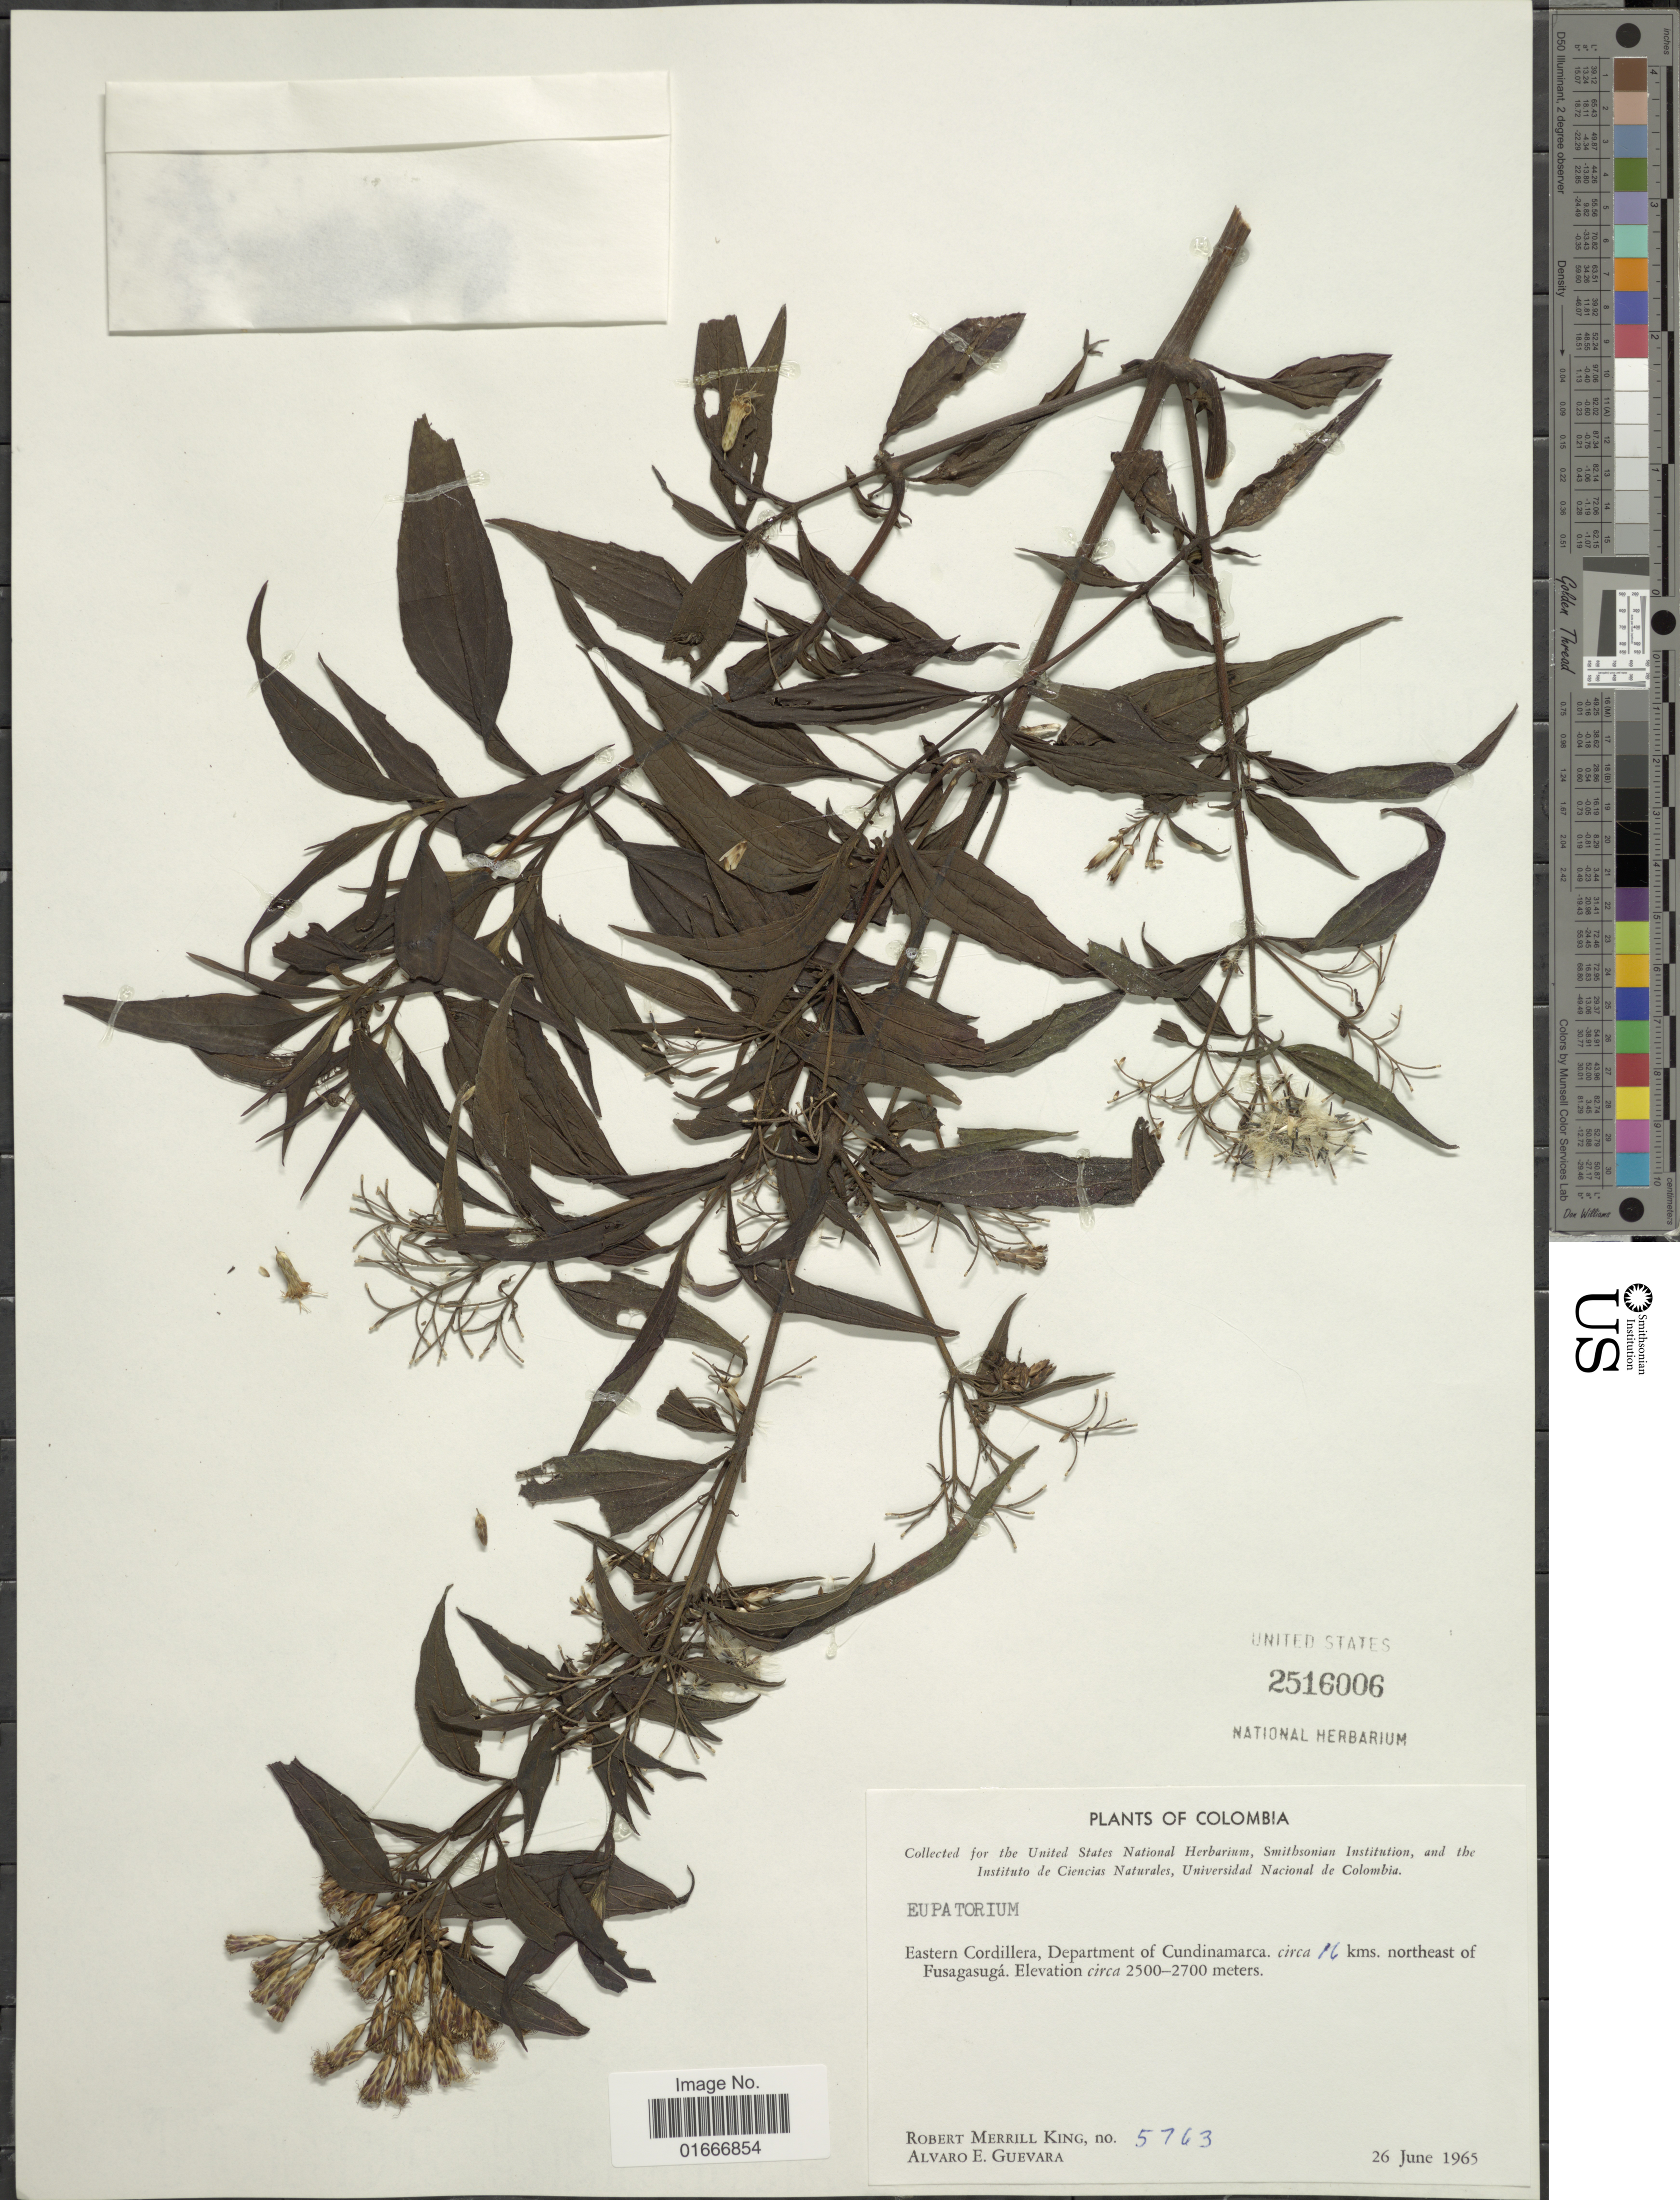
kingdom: Plantae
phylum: Tracheophyta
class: Magnoliopsida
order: Asterales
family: Asteraceae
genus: Chromolaena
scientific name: Chromolaena sp.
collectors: R. M. King & A. E. Guevara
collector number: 5763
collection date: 1965-06-26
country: Colombia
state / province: Cundinamarca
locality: Colombia. Eastern Cordillera, Department of Cundinamarca. circa 16 kms. northeast of Fusagasuga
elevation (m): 2500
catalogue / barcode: US 2516006